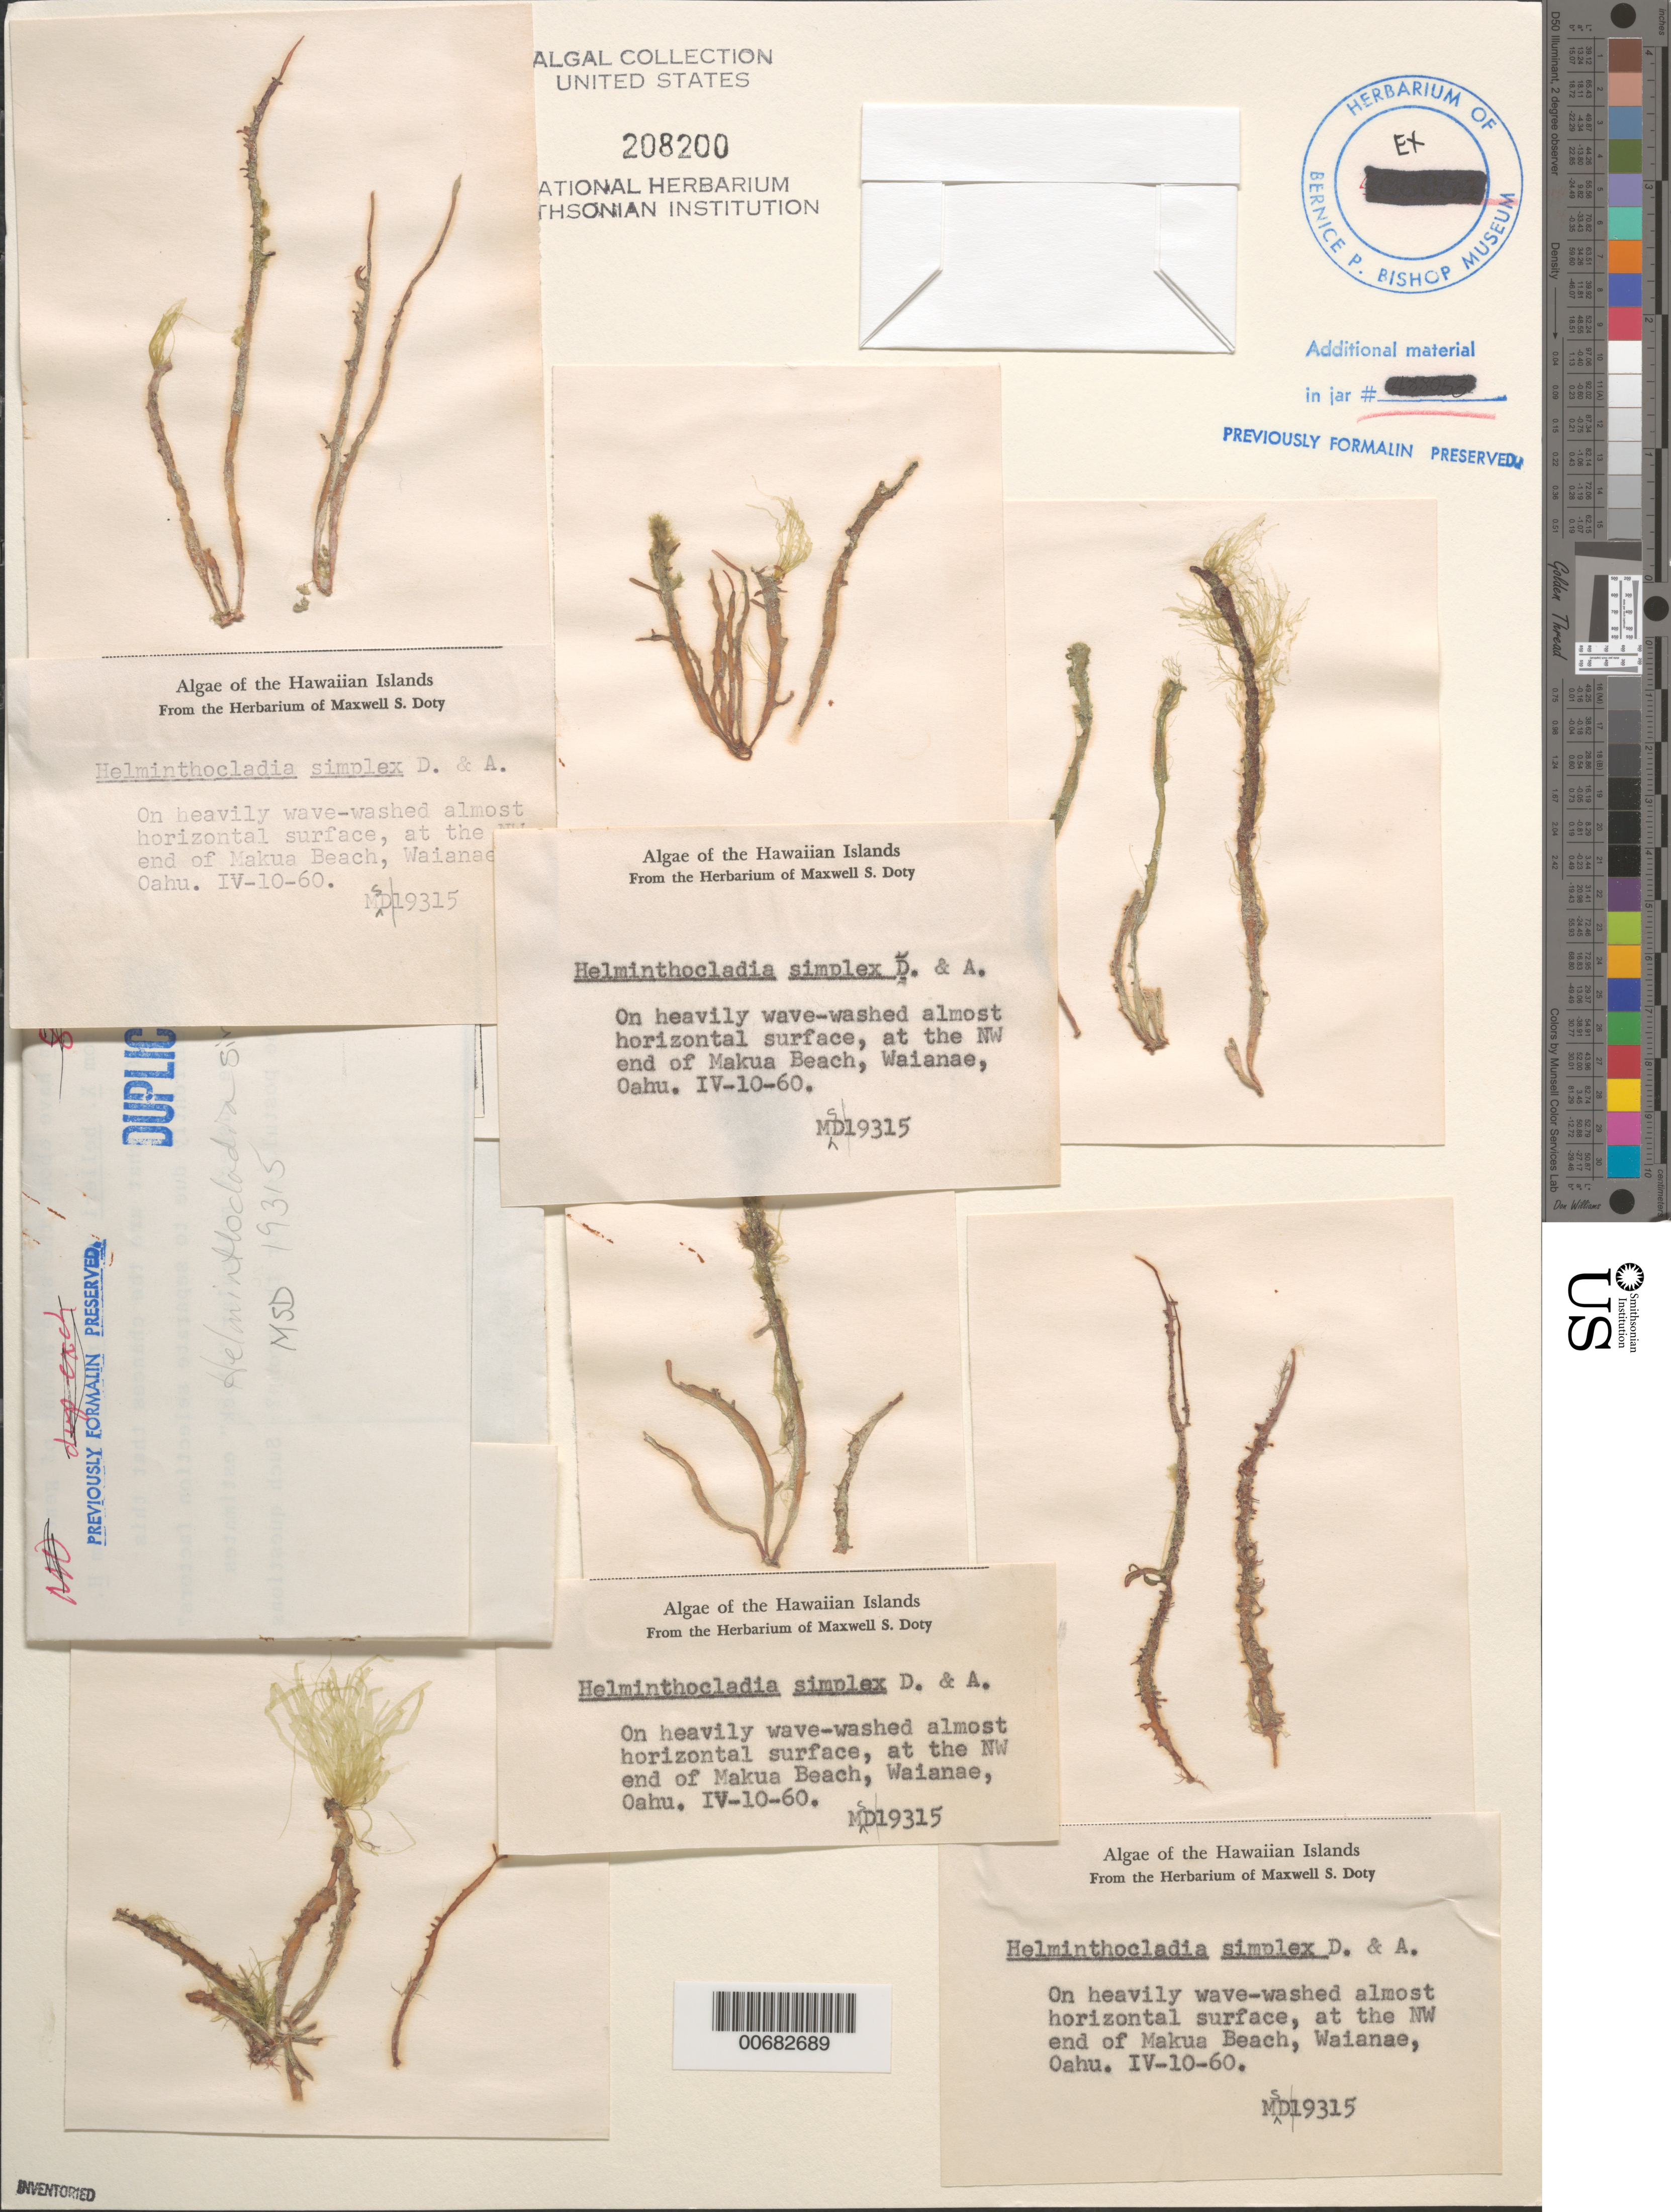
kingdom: Plantae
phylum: Rhodophyta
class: Florideophyceae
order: Nemaliales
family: Liagoraceae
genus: Helminthocladia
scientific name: Helminthocladia simplex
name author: Doty & I.A. Abbott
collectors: M. S. Doty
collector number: MSD 19315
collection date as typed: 10 Apr 1960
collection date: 1960-04-10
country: United States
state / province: Hawaii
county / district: Honolulu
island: Oahu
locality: Makua Beach, northwest end, Waianae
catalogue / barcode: US 208200